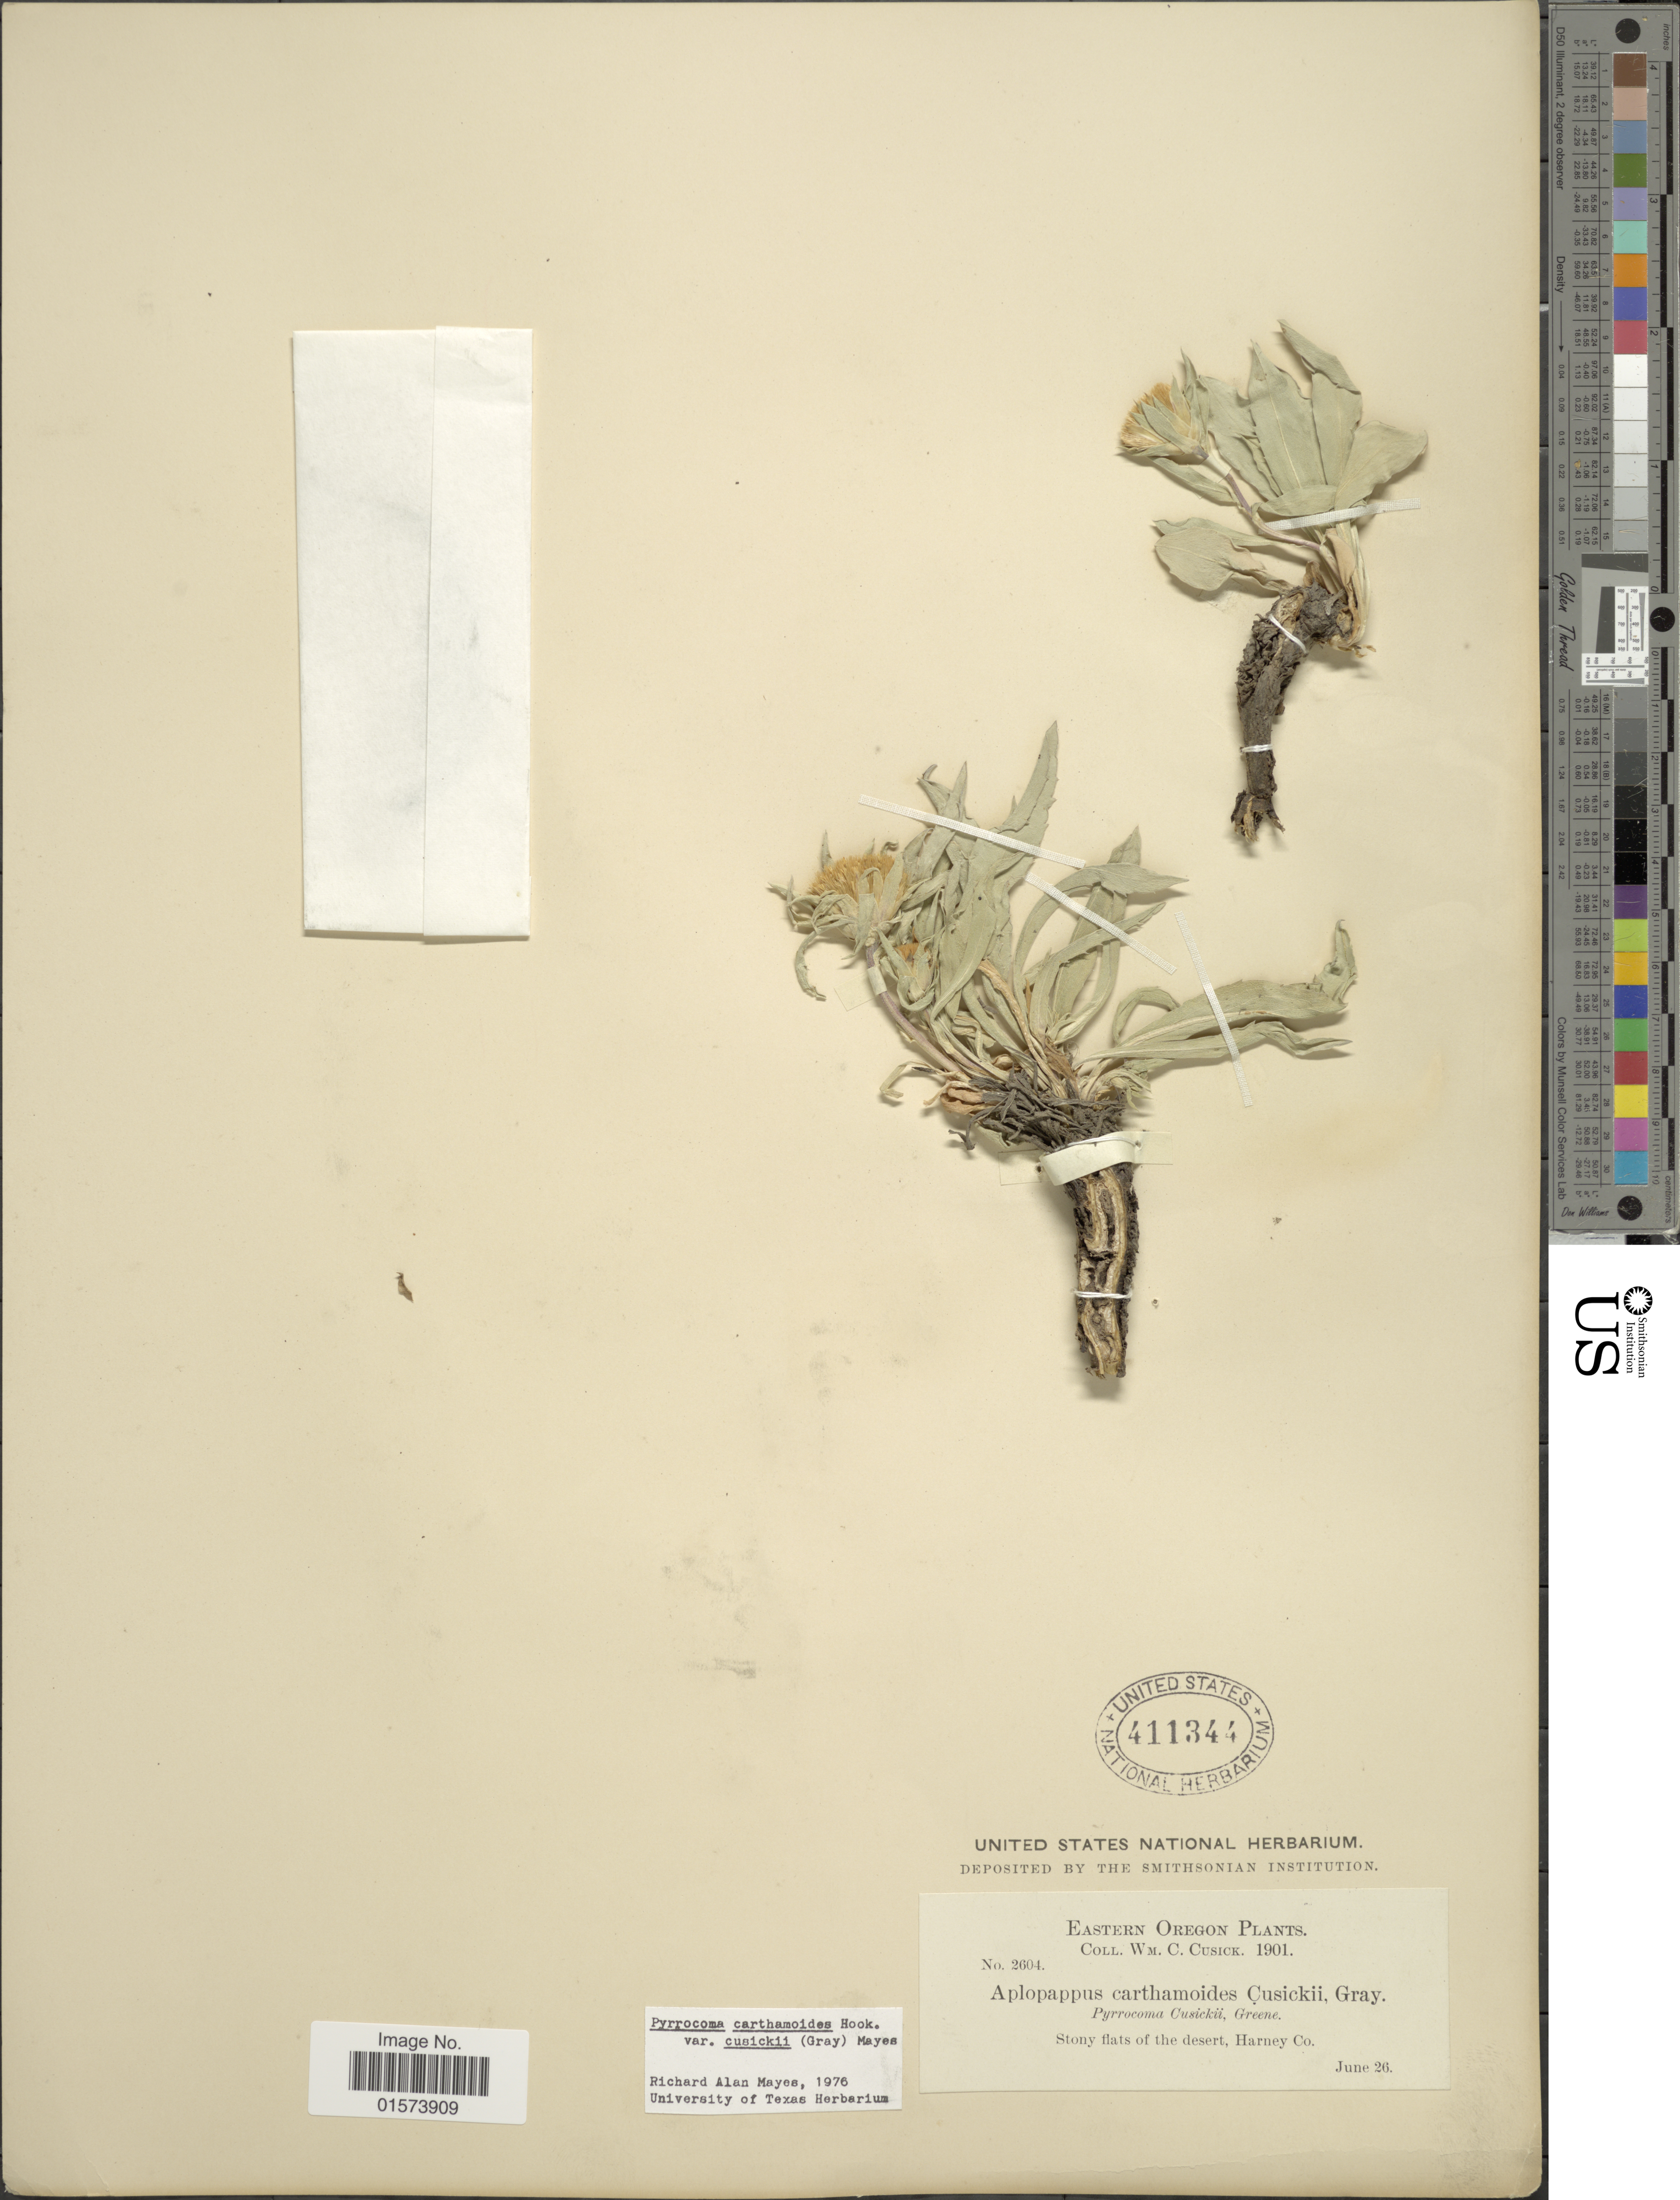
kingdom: Plantae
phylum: Tracheophyta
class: Magnoliopsida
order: Asterales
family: Asteraceae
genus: Pyrrocoma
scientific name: Pyrrocoma carthamoides var. cusickii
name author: (A. Gray) Mayes ex Kartesz & Gandhi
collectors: W. C. Cusick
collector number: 2604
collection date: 1901-06-26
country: United States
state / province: Oregon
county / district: Harney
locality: Eastern Oregon, Stony flats of the desert, Harney Co.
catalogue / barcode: US 411344